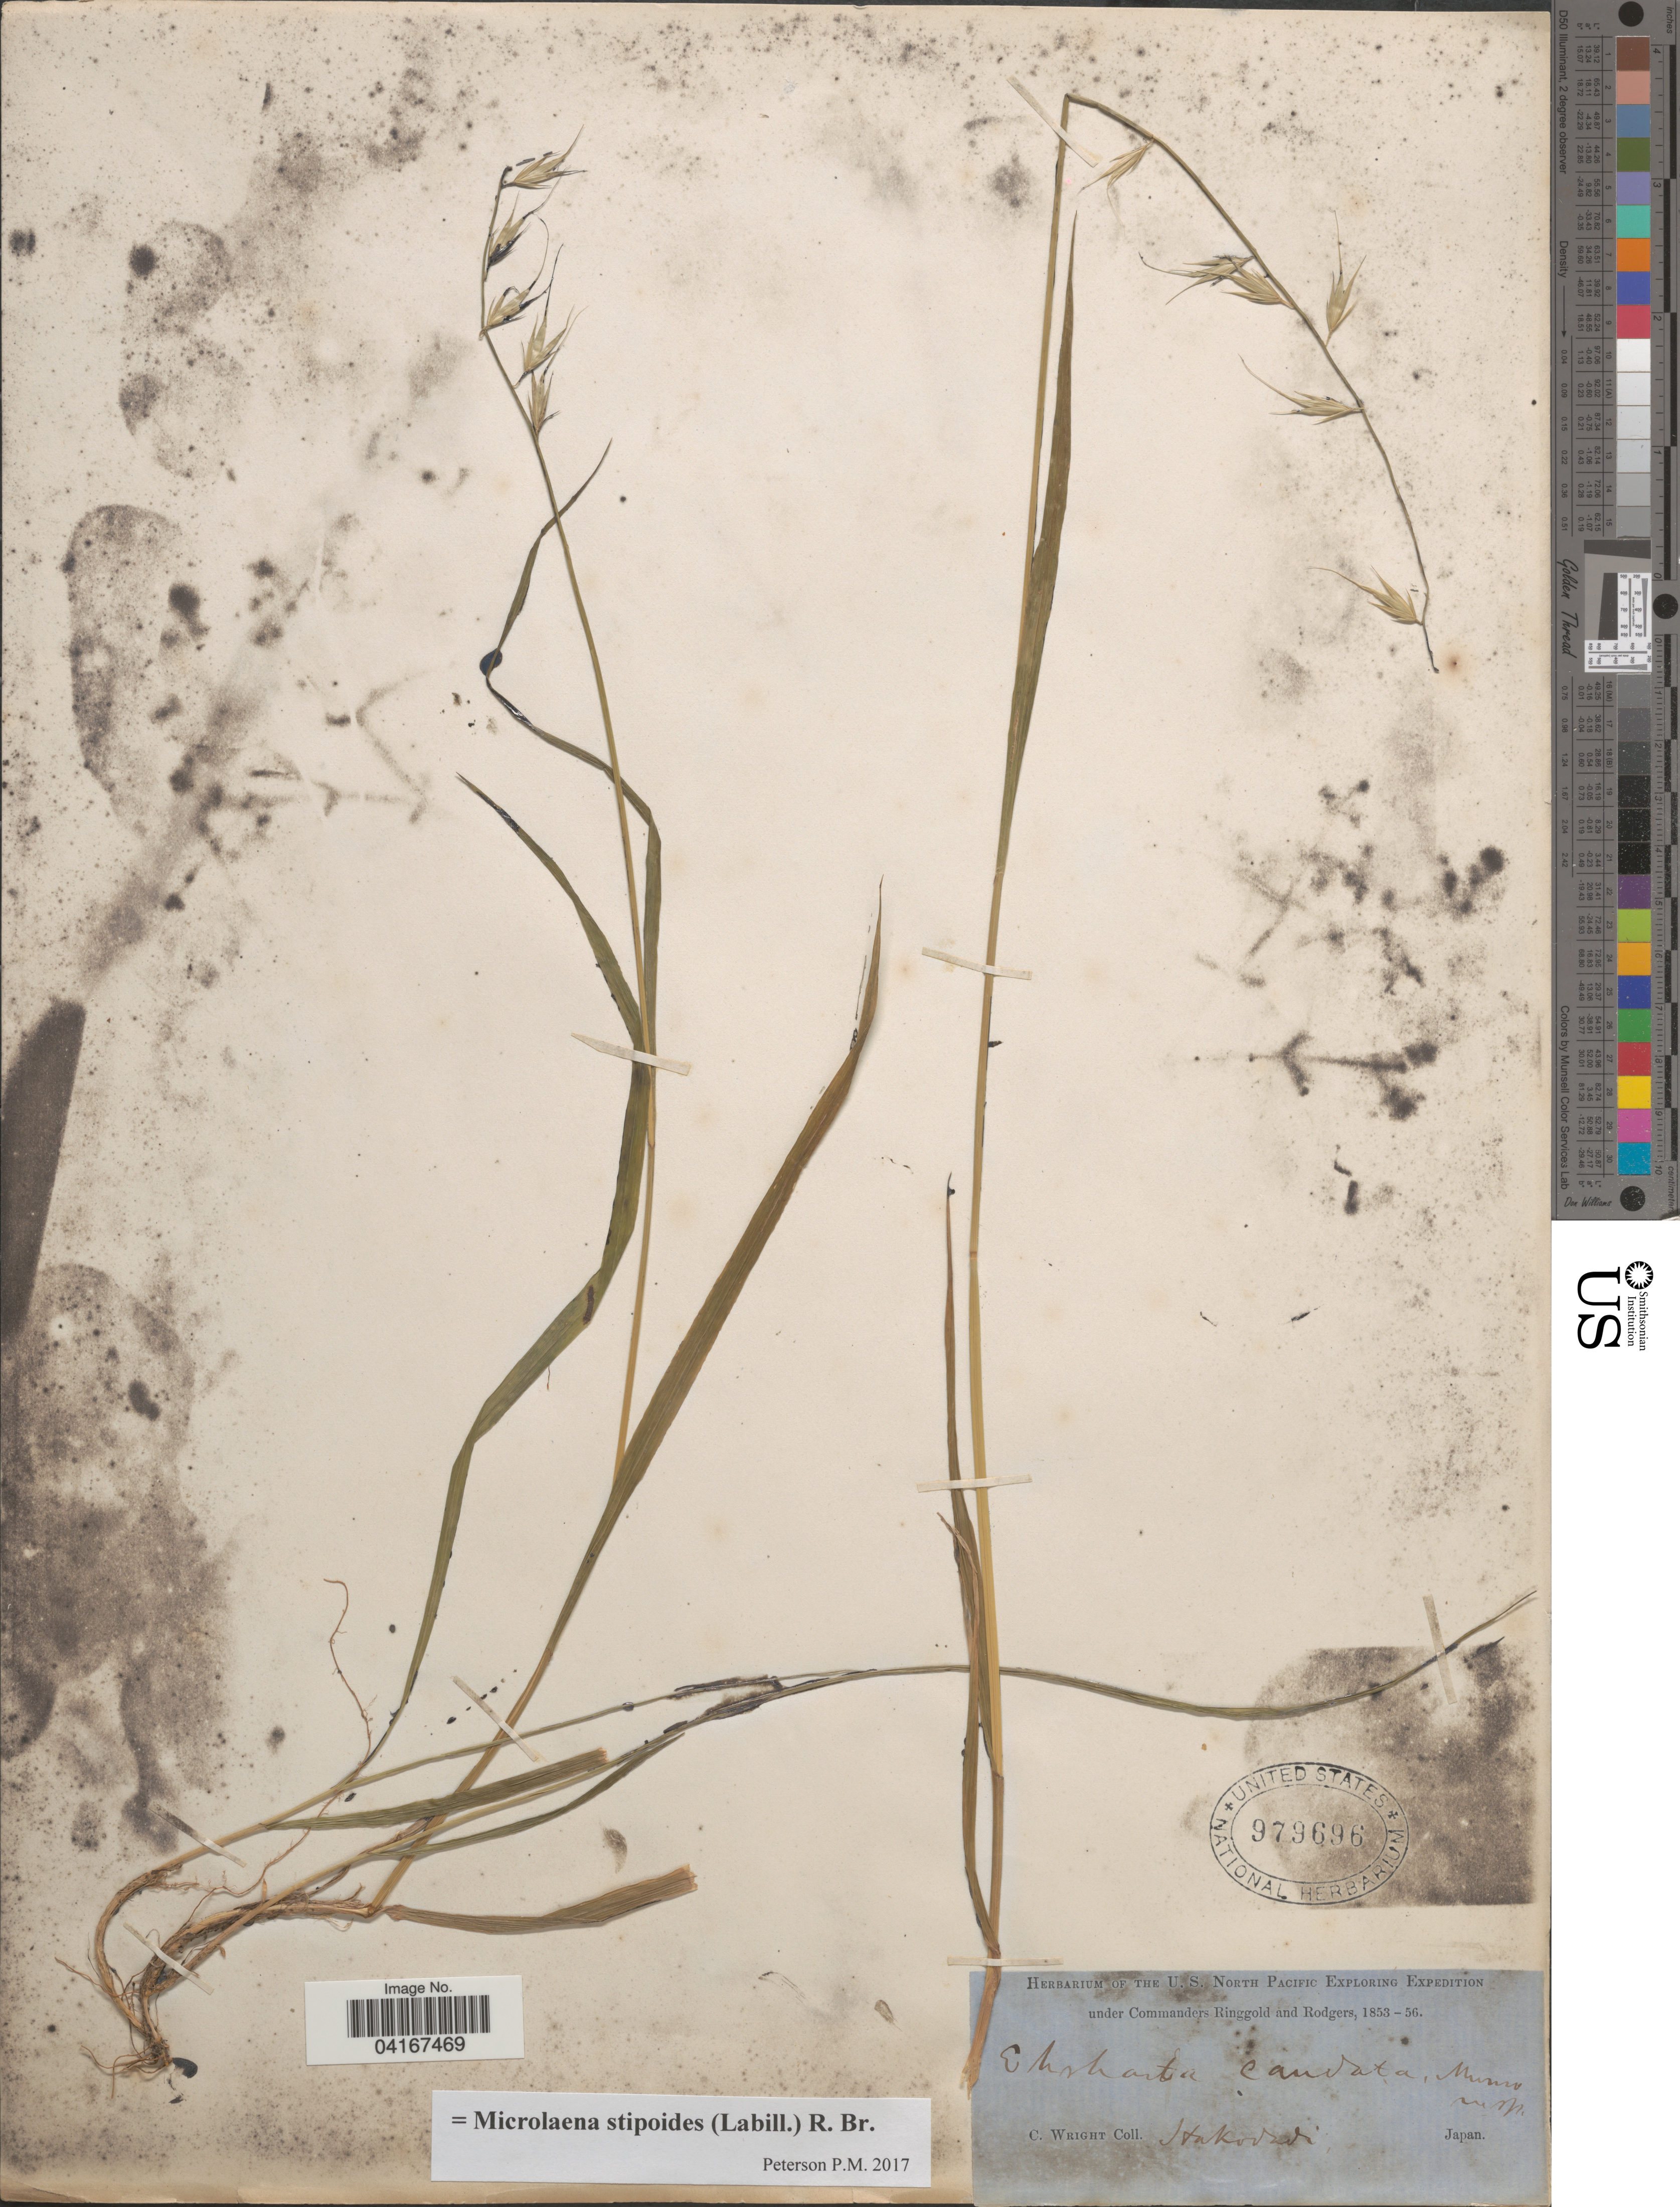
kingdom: Plantae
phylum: Tracheophyta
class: Liliopsida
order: Poales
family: Poaceae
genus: Microlaena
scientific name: Microlaena stipoides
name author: (Labill.) R. Br.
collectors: C. Wright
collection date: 1853/1856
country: Japan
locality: U. S. North Pacific Exploring Expedition. Hakodadi [interpreted].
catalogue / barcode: US 979696